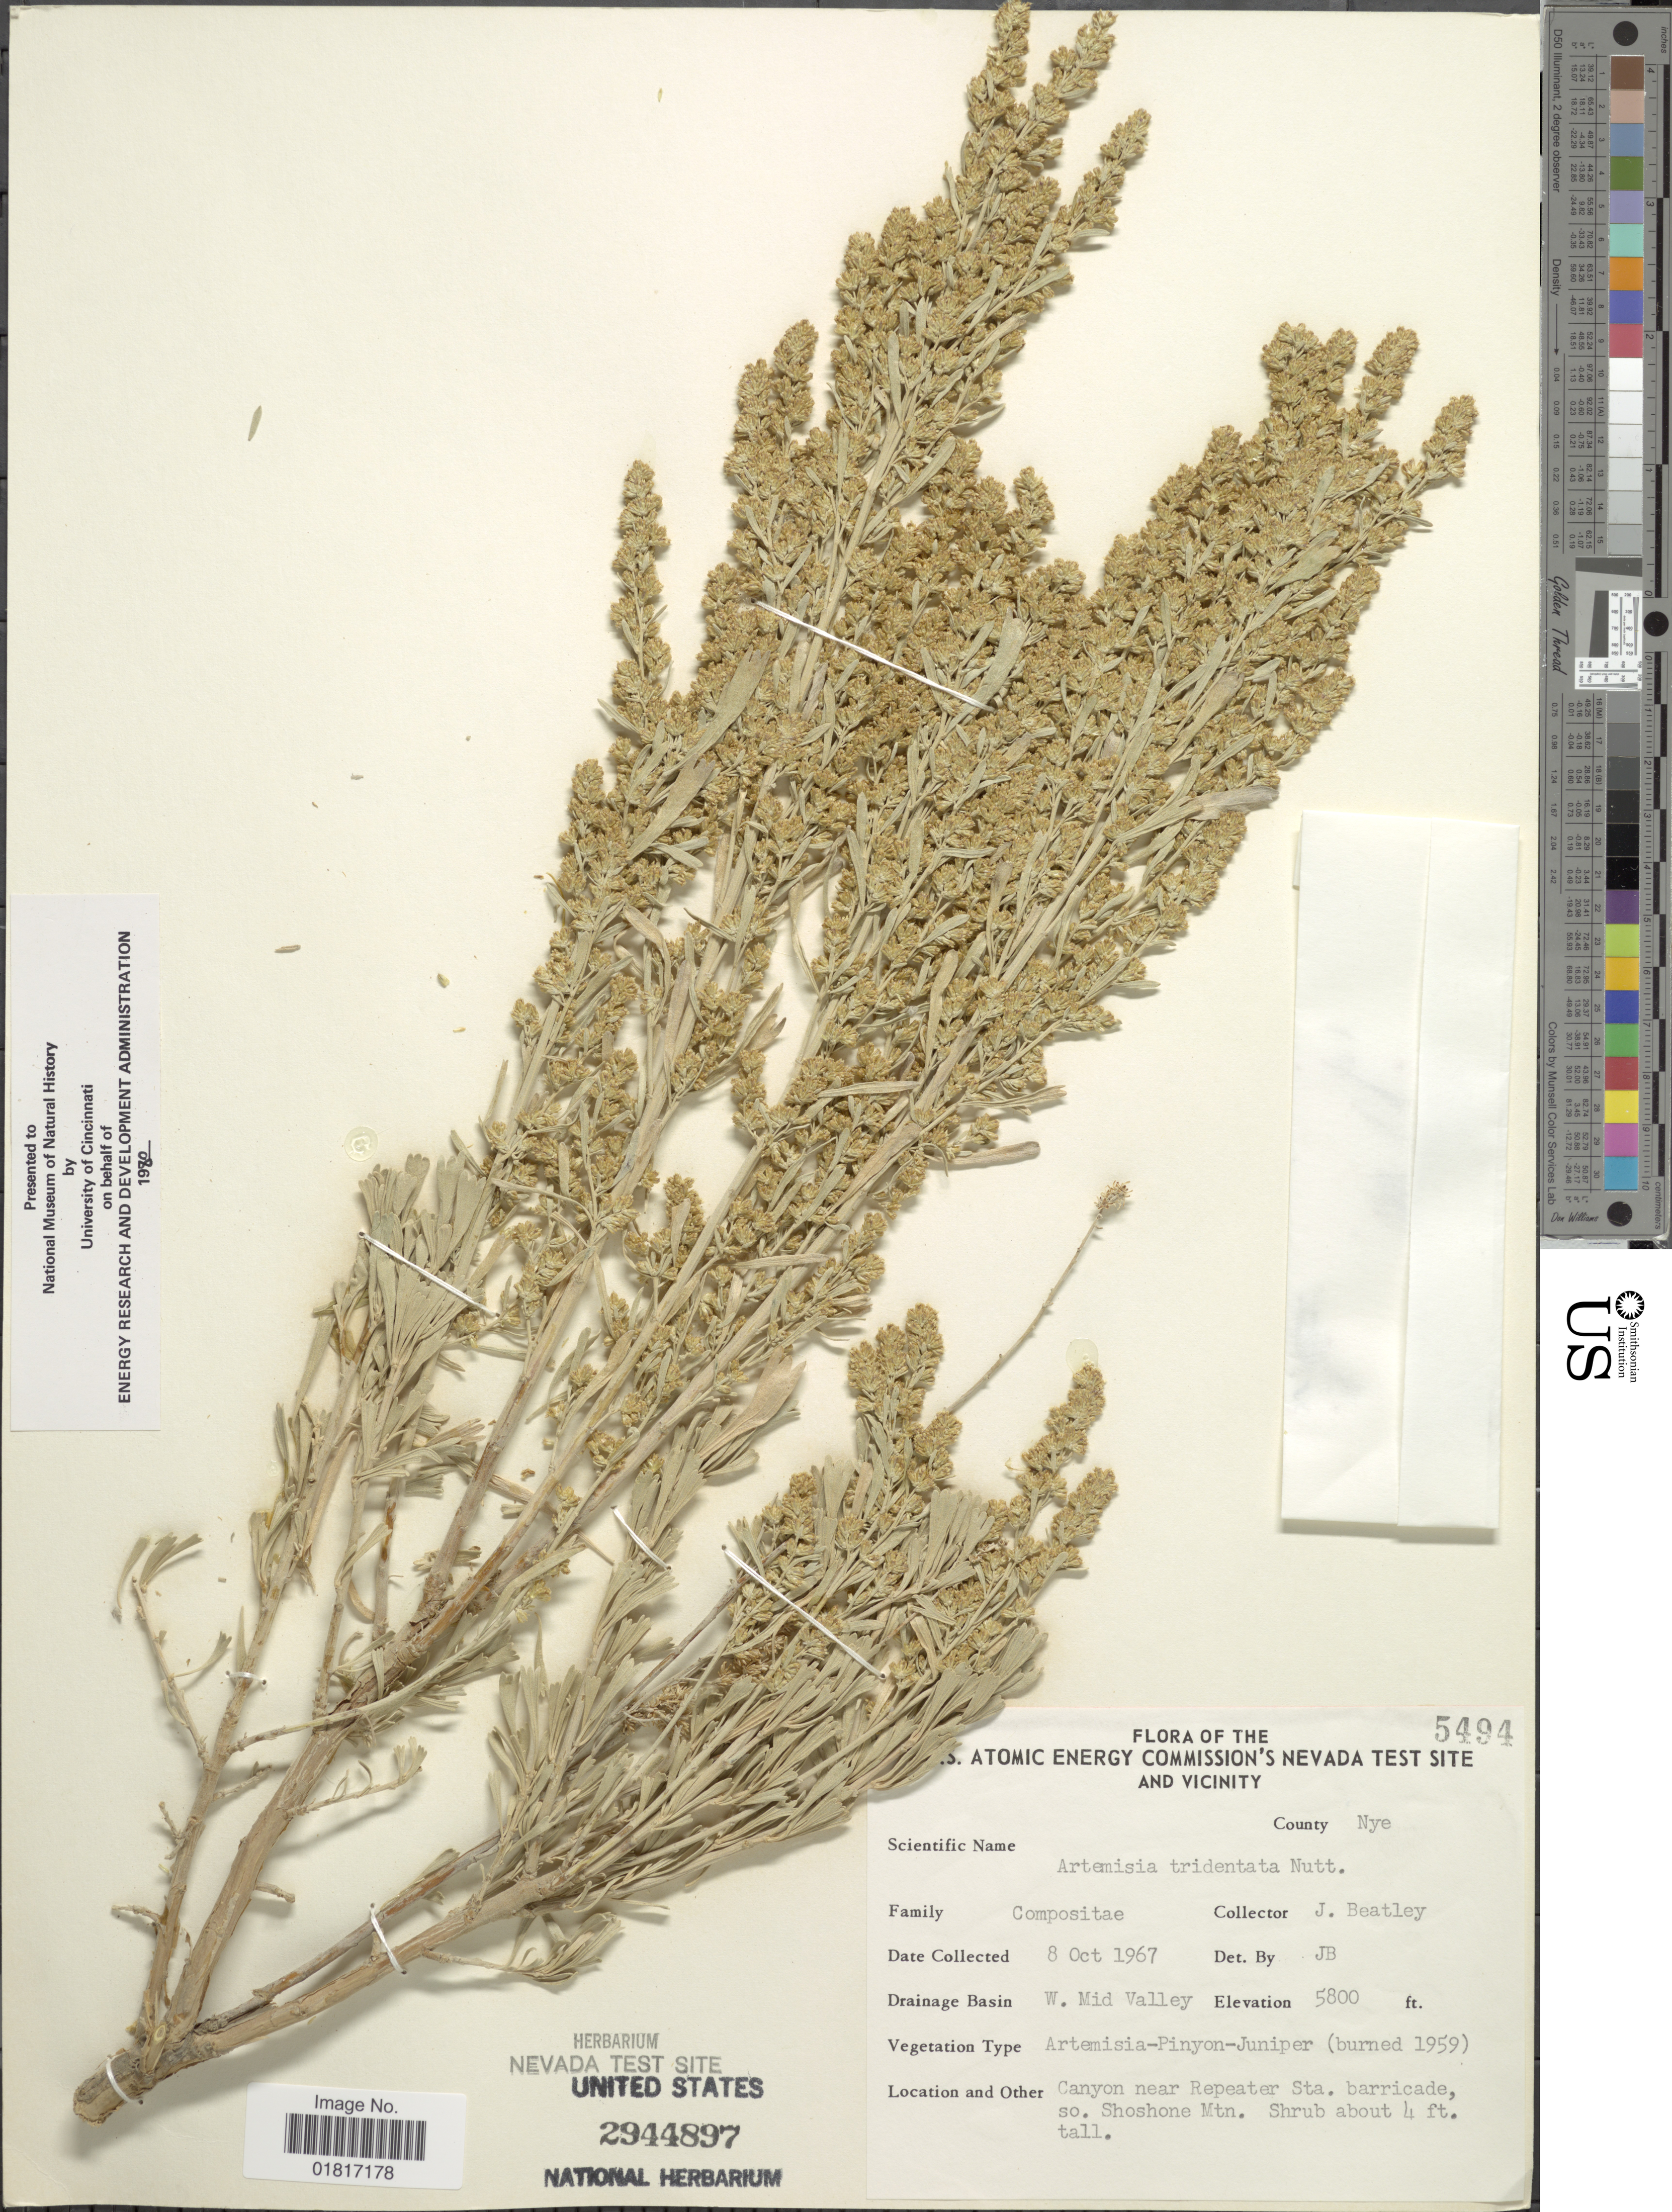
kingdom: Plantae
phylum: Tracheophyta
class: Magnoliopsida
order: Asterales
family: Asteraceae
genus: Artemisia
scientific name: Artemisia tridentata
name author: Nutt.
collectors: J. C. Beatley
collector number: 5494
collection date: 1967-10-08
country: United States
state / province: Nevada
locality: U.S. Atomic Energy Commision's Nevada Test Site and Vicinity, County Nye, Drainage Basin W. Mid Valley, Canyon near Repeater Sta barricade, so. Shoshone Mtn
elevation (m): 1768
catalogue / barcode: US 2944897